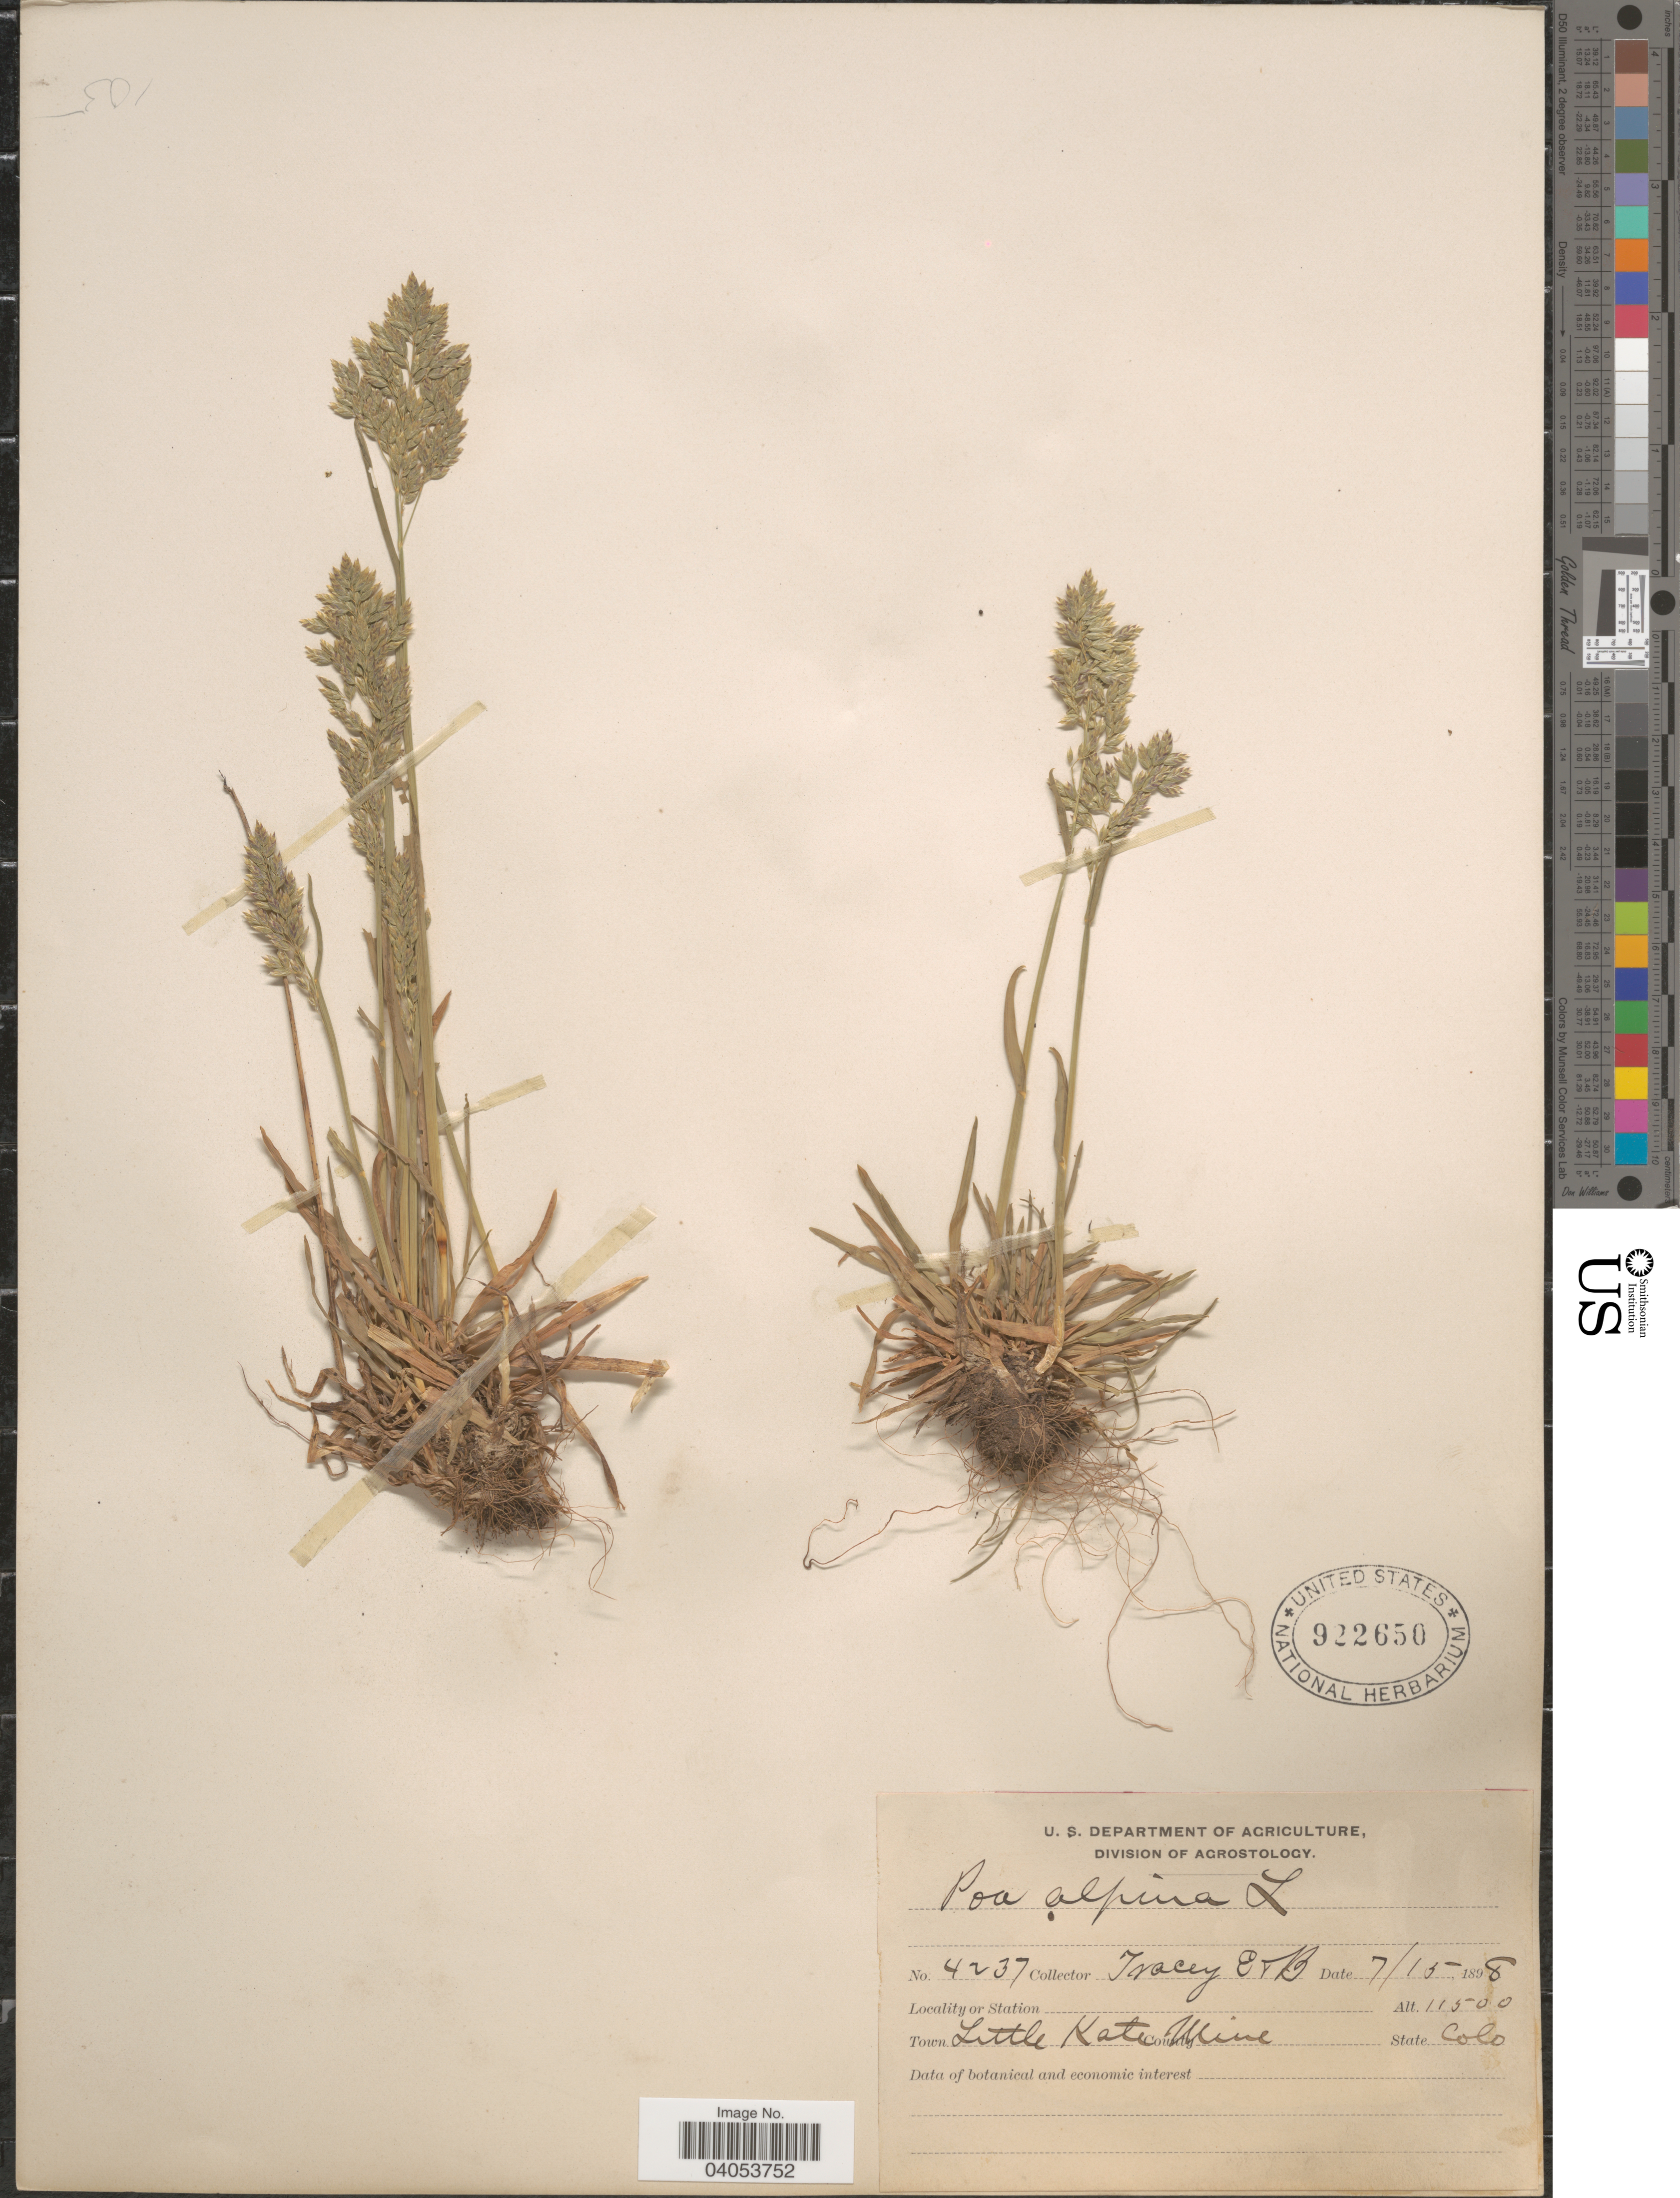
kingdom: Plantae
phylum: Tracheophyta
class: Liliopsida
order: Poales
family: Poaceae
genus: Poa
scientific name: Poa alpina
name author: L.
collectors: E. Tracey & B. Tracey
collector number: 4237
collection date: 1898-07-15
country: United States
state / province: Colorado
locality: Town Little Kate Mine.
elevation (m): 3505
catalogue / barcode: US 922650